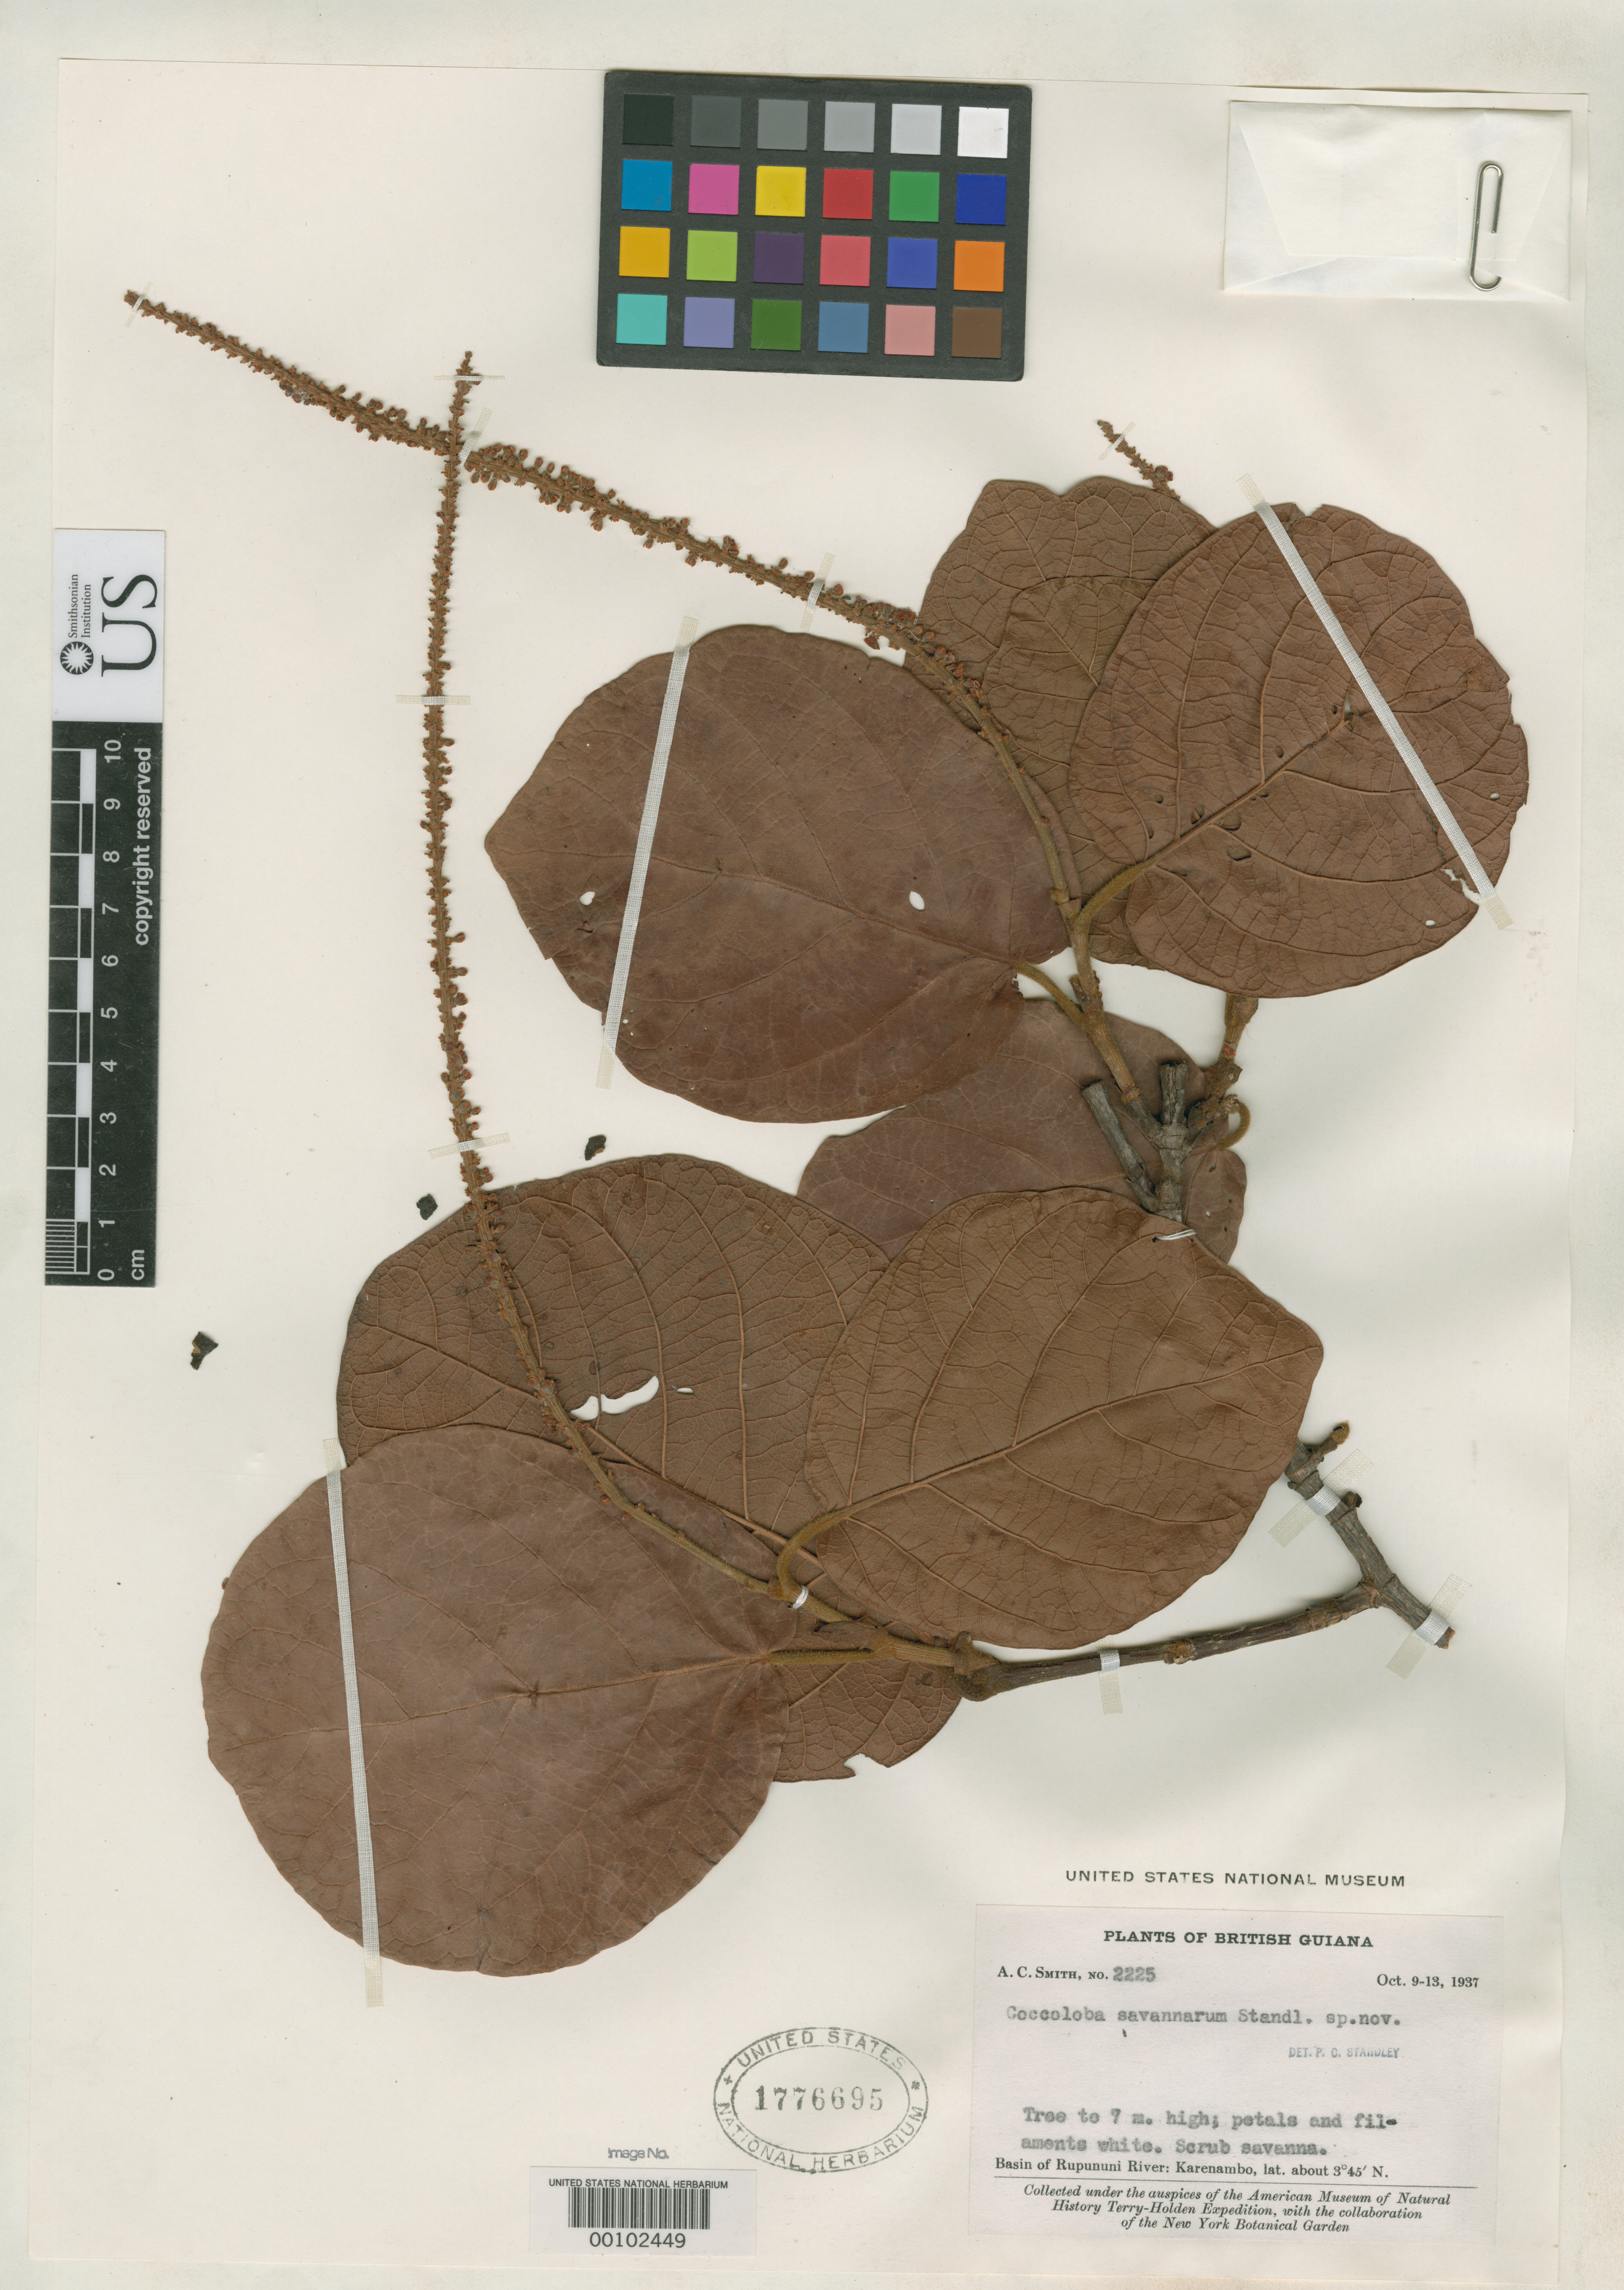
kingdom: Plantae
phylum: Tracheophyta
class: Magnoliopsida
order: Caryophyllales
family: Polygonaceae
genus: Coccoloba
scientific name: Coccoloba savannarum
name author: Standl. in A.C. Sm.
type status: Isotype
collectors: A. C. Smith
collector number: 2225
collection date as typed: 11 Oct 1937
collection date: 1937-10-11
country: Guyana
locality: Basin of Rapununi River, Karenambo.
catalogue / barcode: US 1776695